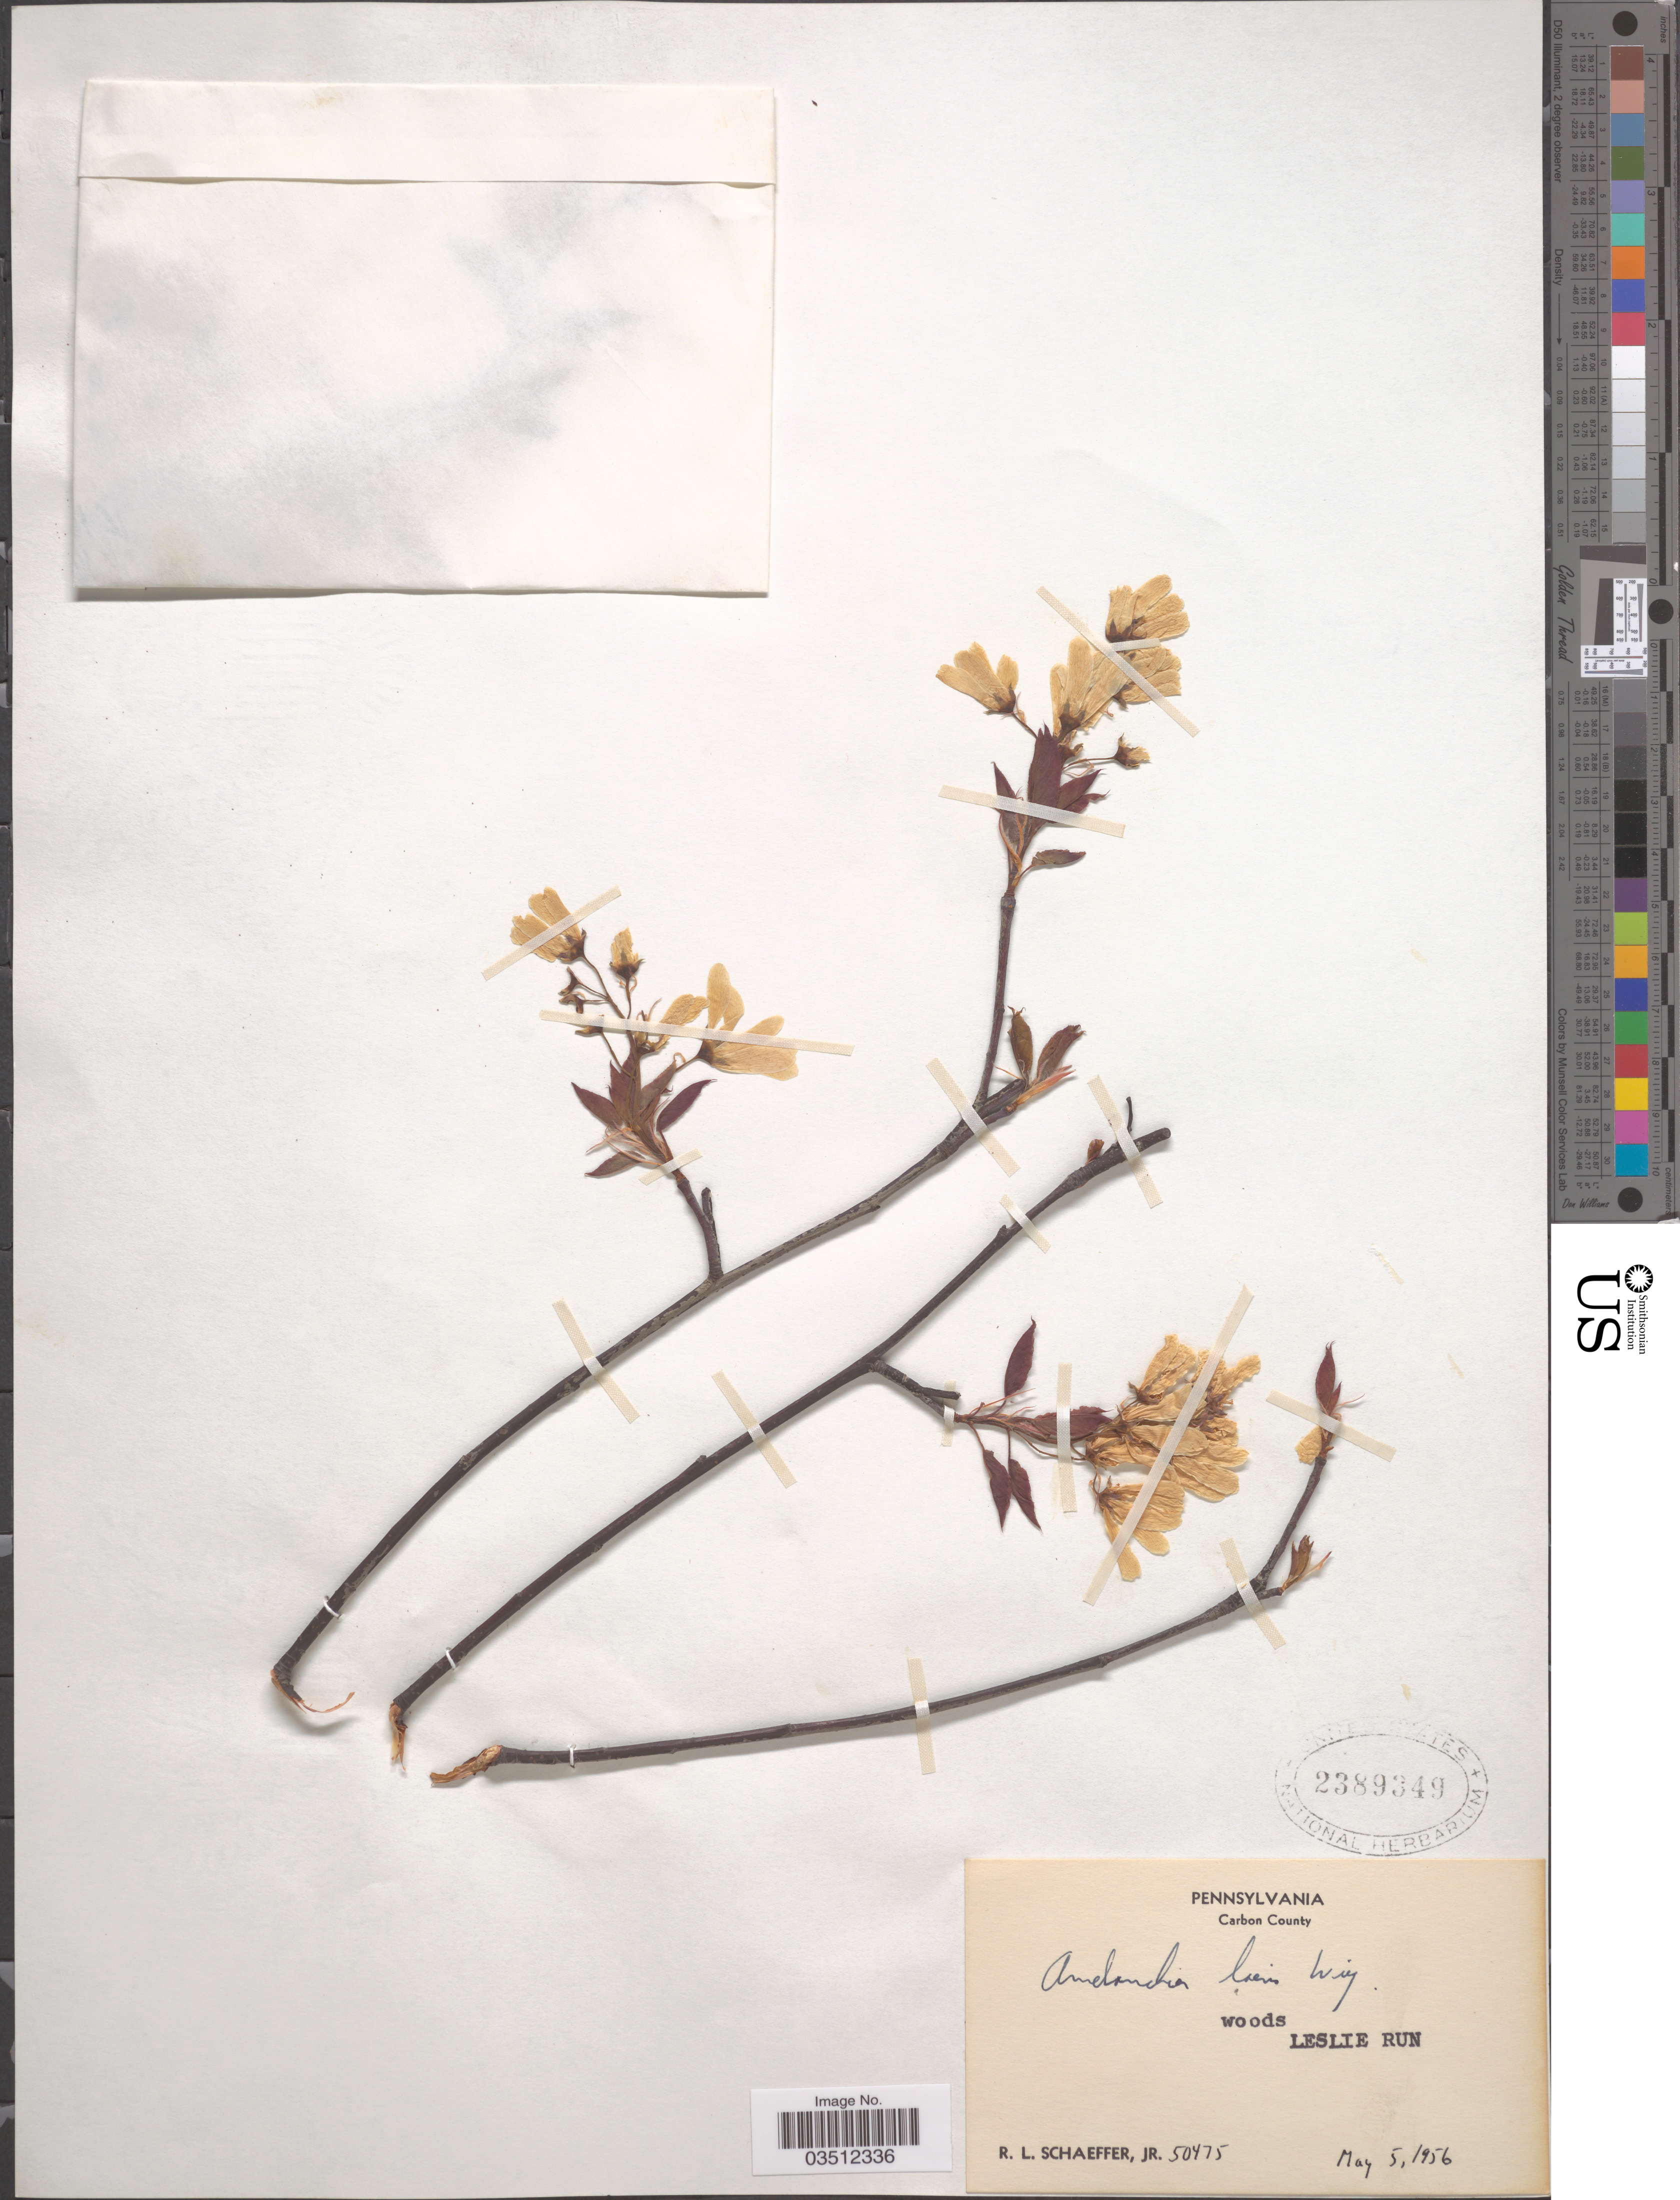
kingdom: Plantae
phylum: Tracheophyta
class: Magnoliopsida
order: Rosales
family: Rosaceae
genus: Amelanchier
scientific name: Amelanchier laevis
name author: Wiegand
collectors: R. L. Schaeffer Jr.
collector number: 50475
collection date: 1956-05-05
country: United States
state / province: Pennsylvania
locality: Carbon County. Leslie Run.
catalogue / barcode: US 2389349